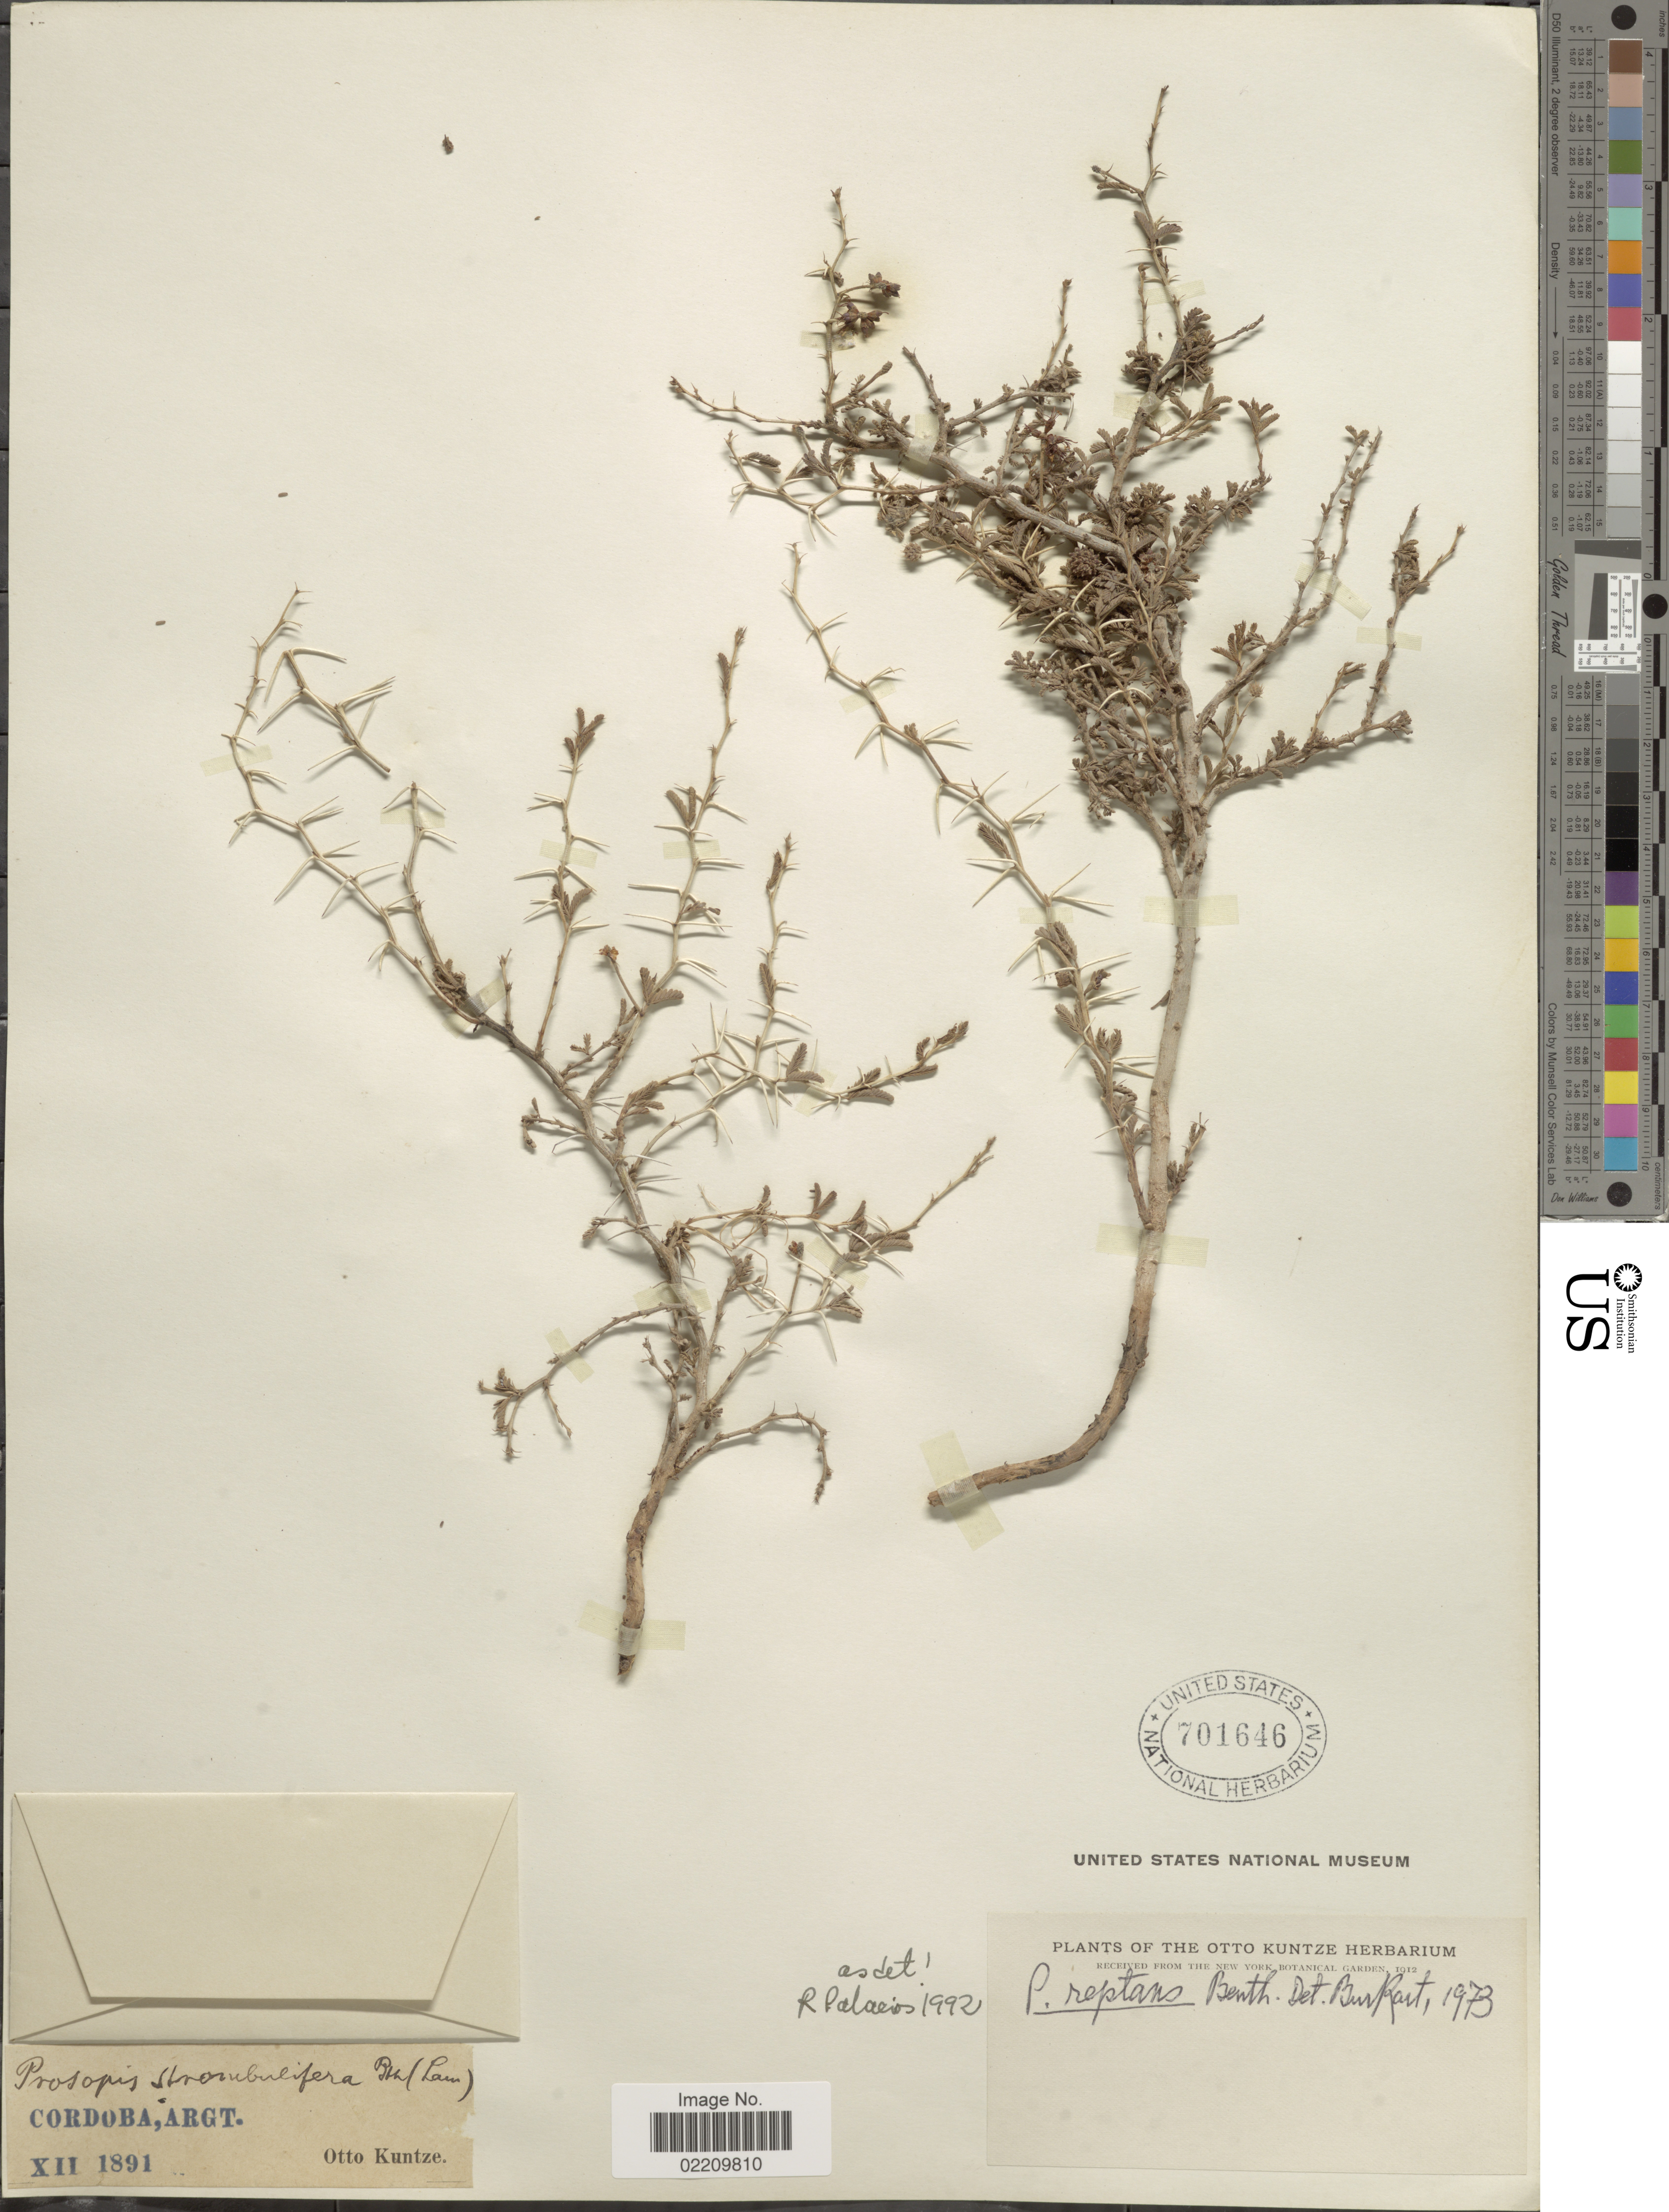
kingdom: Plantae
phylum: Tracheophyta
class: Magnoliopsida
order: Fabales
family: Fabaceae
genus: Strombocarpa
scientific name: Strombocarpa reptans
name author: (Benth.) A. Gray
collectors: C.E.O. Kuntze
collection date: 1891-12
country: Argentina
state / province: Cordoba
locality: Cordoba, Argt.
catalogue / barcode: US 701646